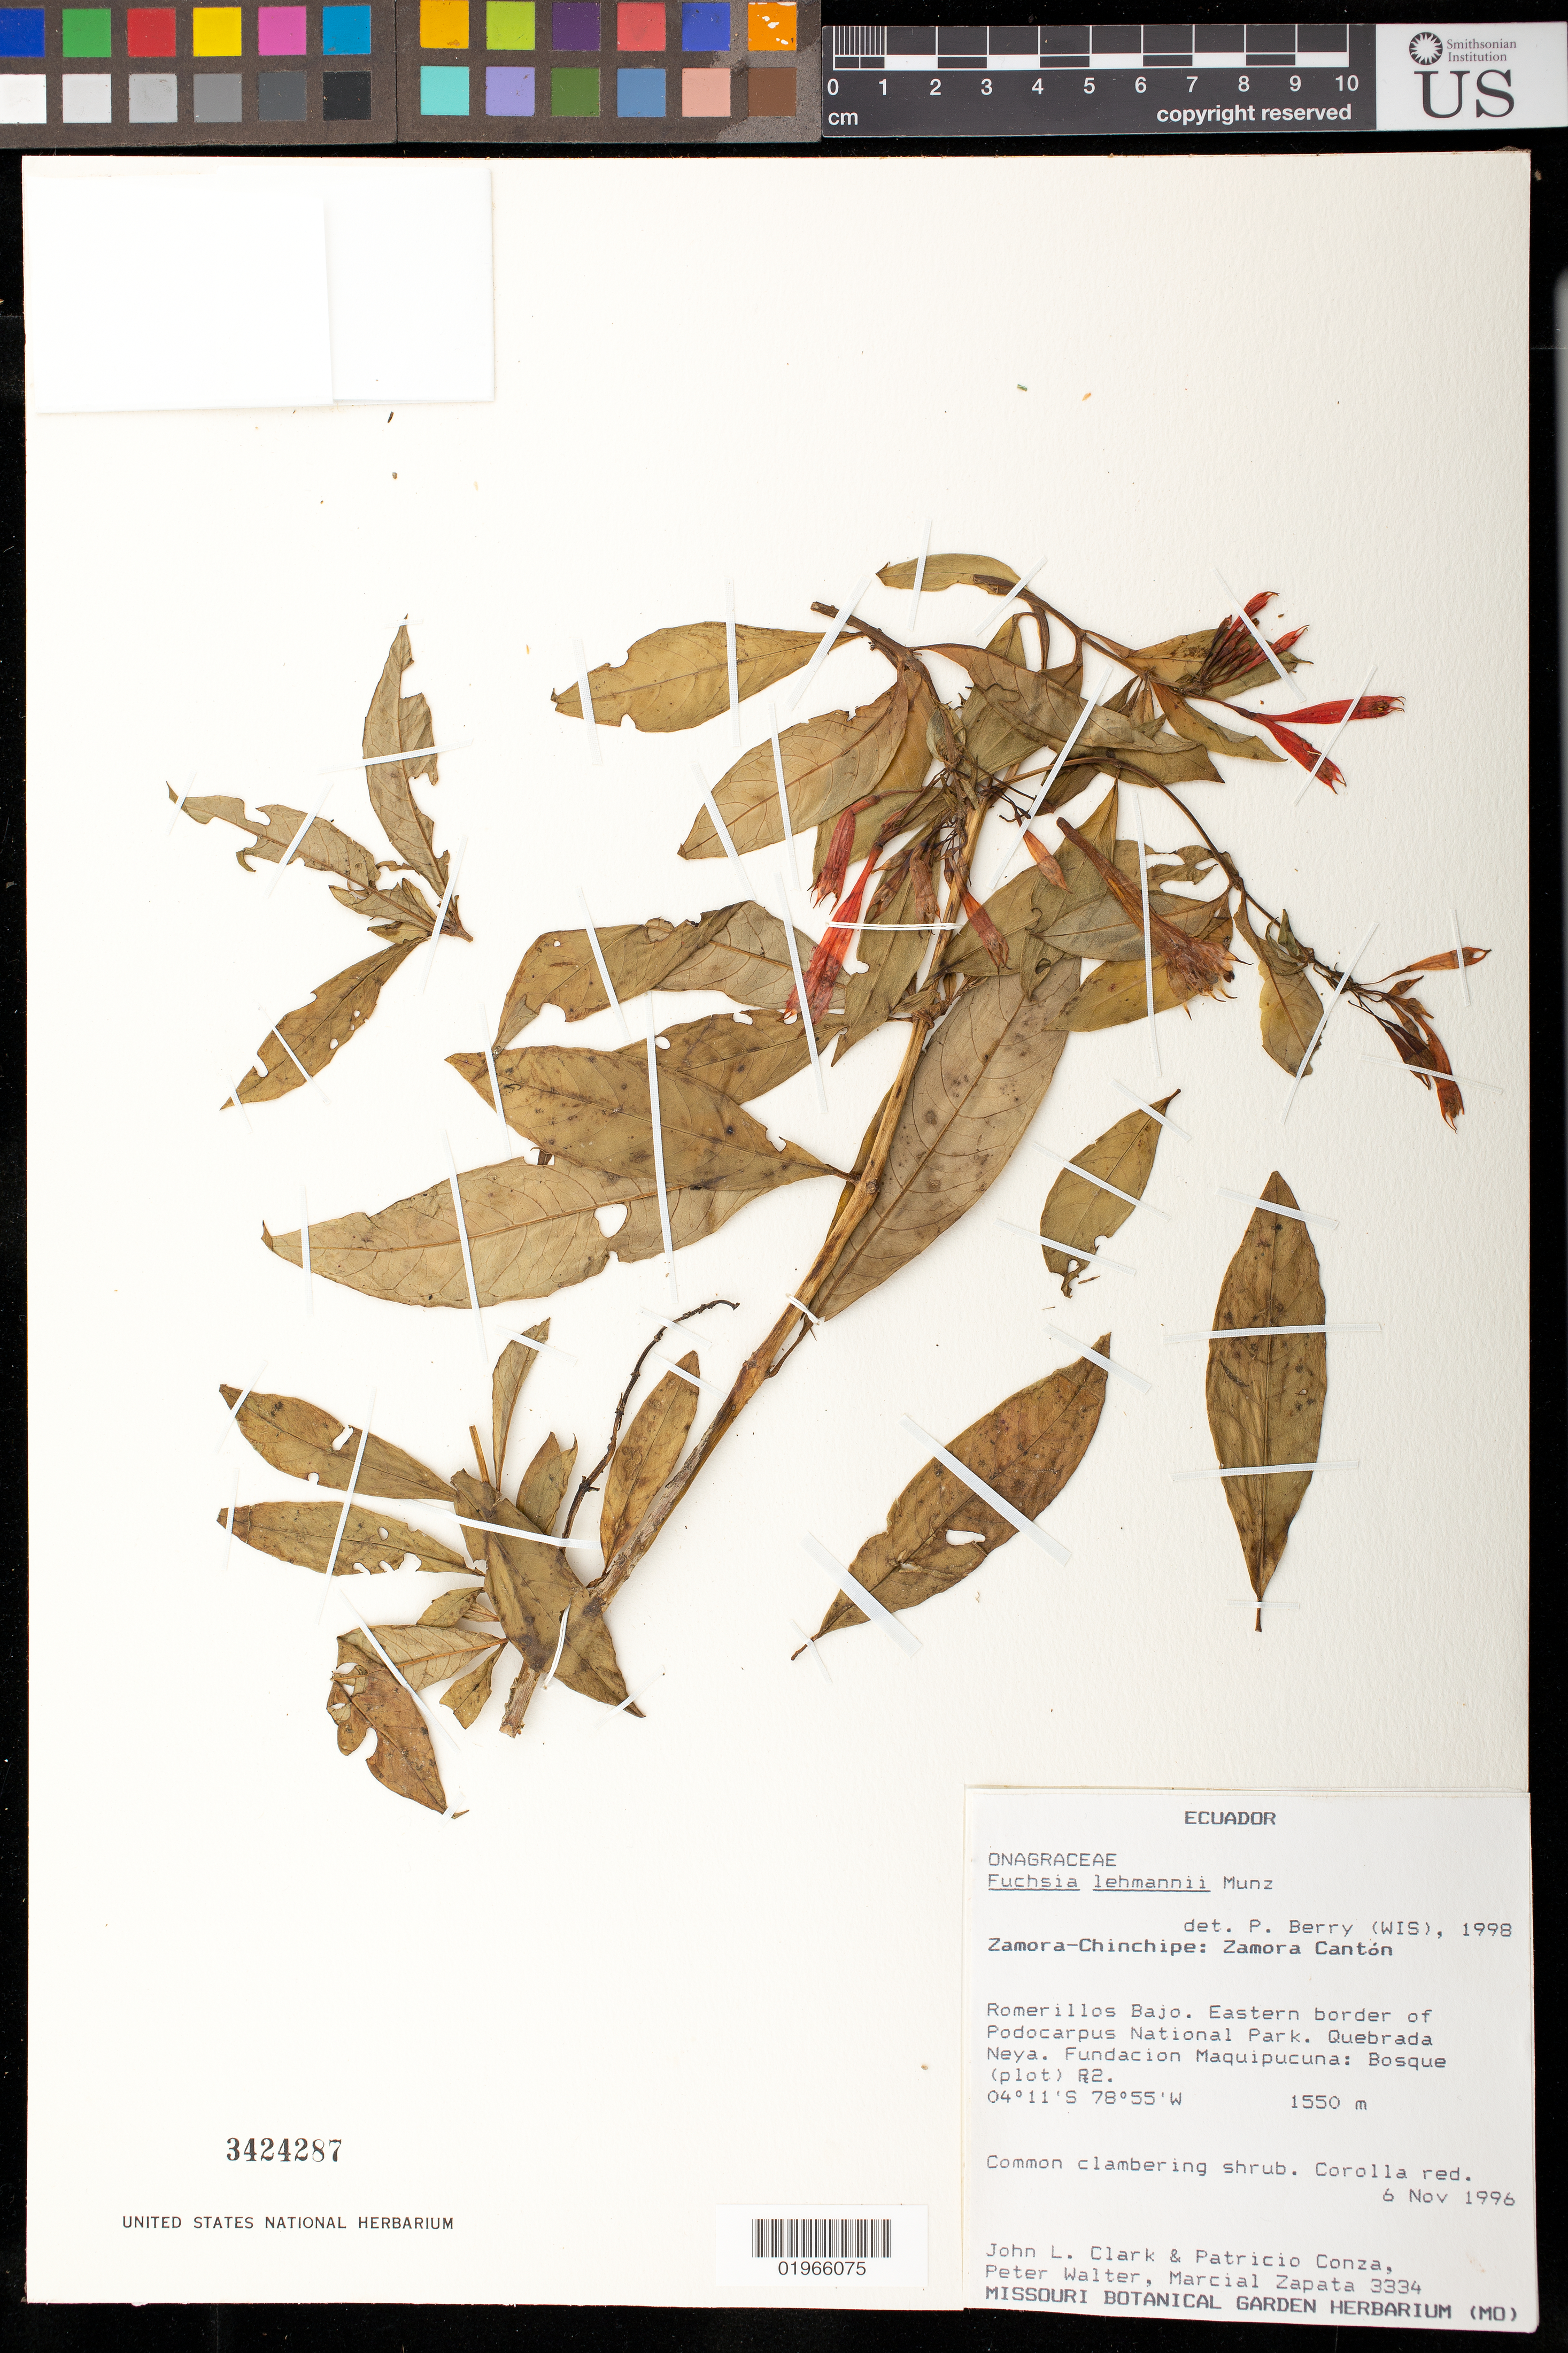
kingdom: Plantae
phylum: Tracheophyta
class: Magnoliopsida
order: Myrtales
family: Onagraceae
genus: Fuchsia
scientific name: Fuchsia lehmannii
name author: Munz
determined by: Berry, P. E., (WIS), University of Wisconsin - Madison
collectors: J. L. Clark, P. Conza, P. Walter & M. Zapata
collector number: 3334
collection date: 1996-11-06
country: Ecuador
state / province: Zamora-Chinchipe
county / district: Zamora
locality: Romerillos Bajo. Eastern border of Podocarpus National Park, Quebrada Neya, Fundacion Maquipucuna, Bosque R2.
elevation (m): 1550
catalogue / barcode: US 3424287